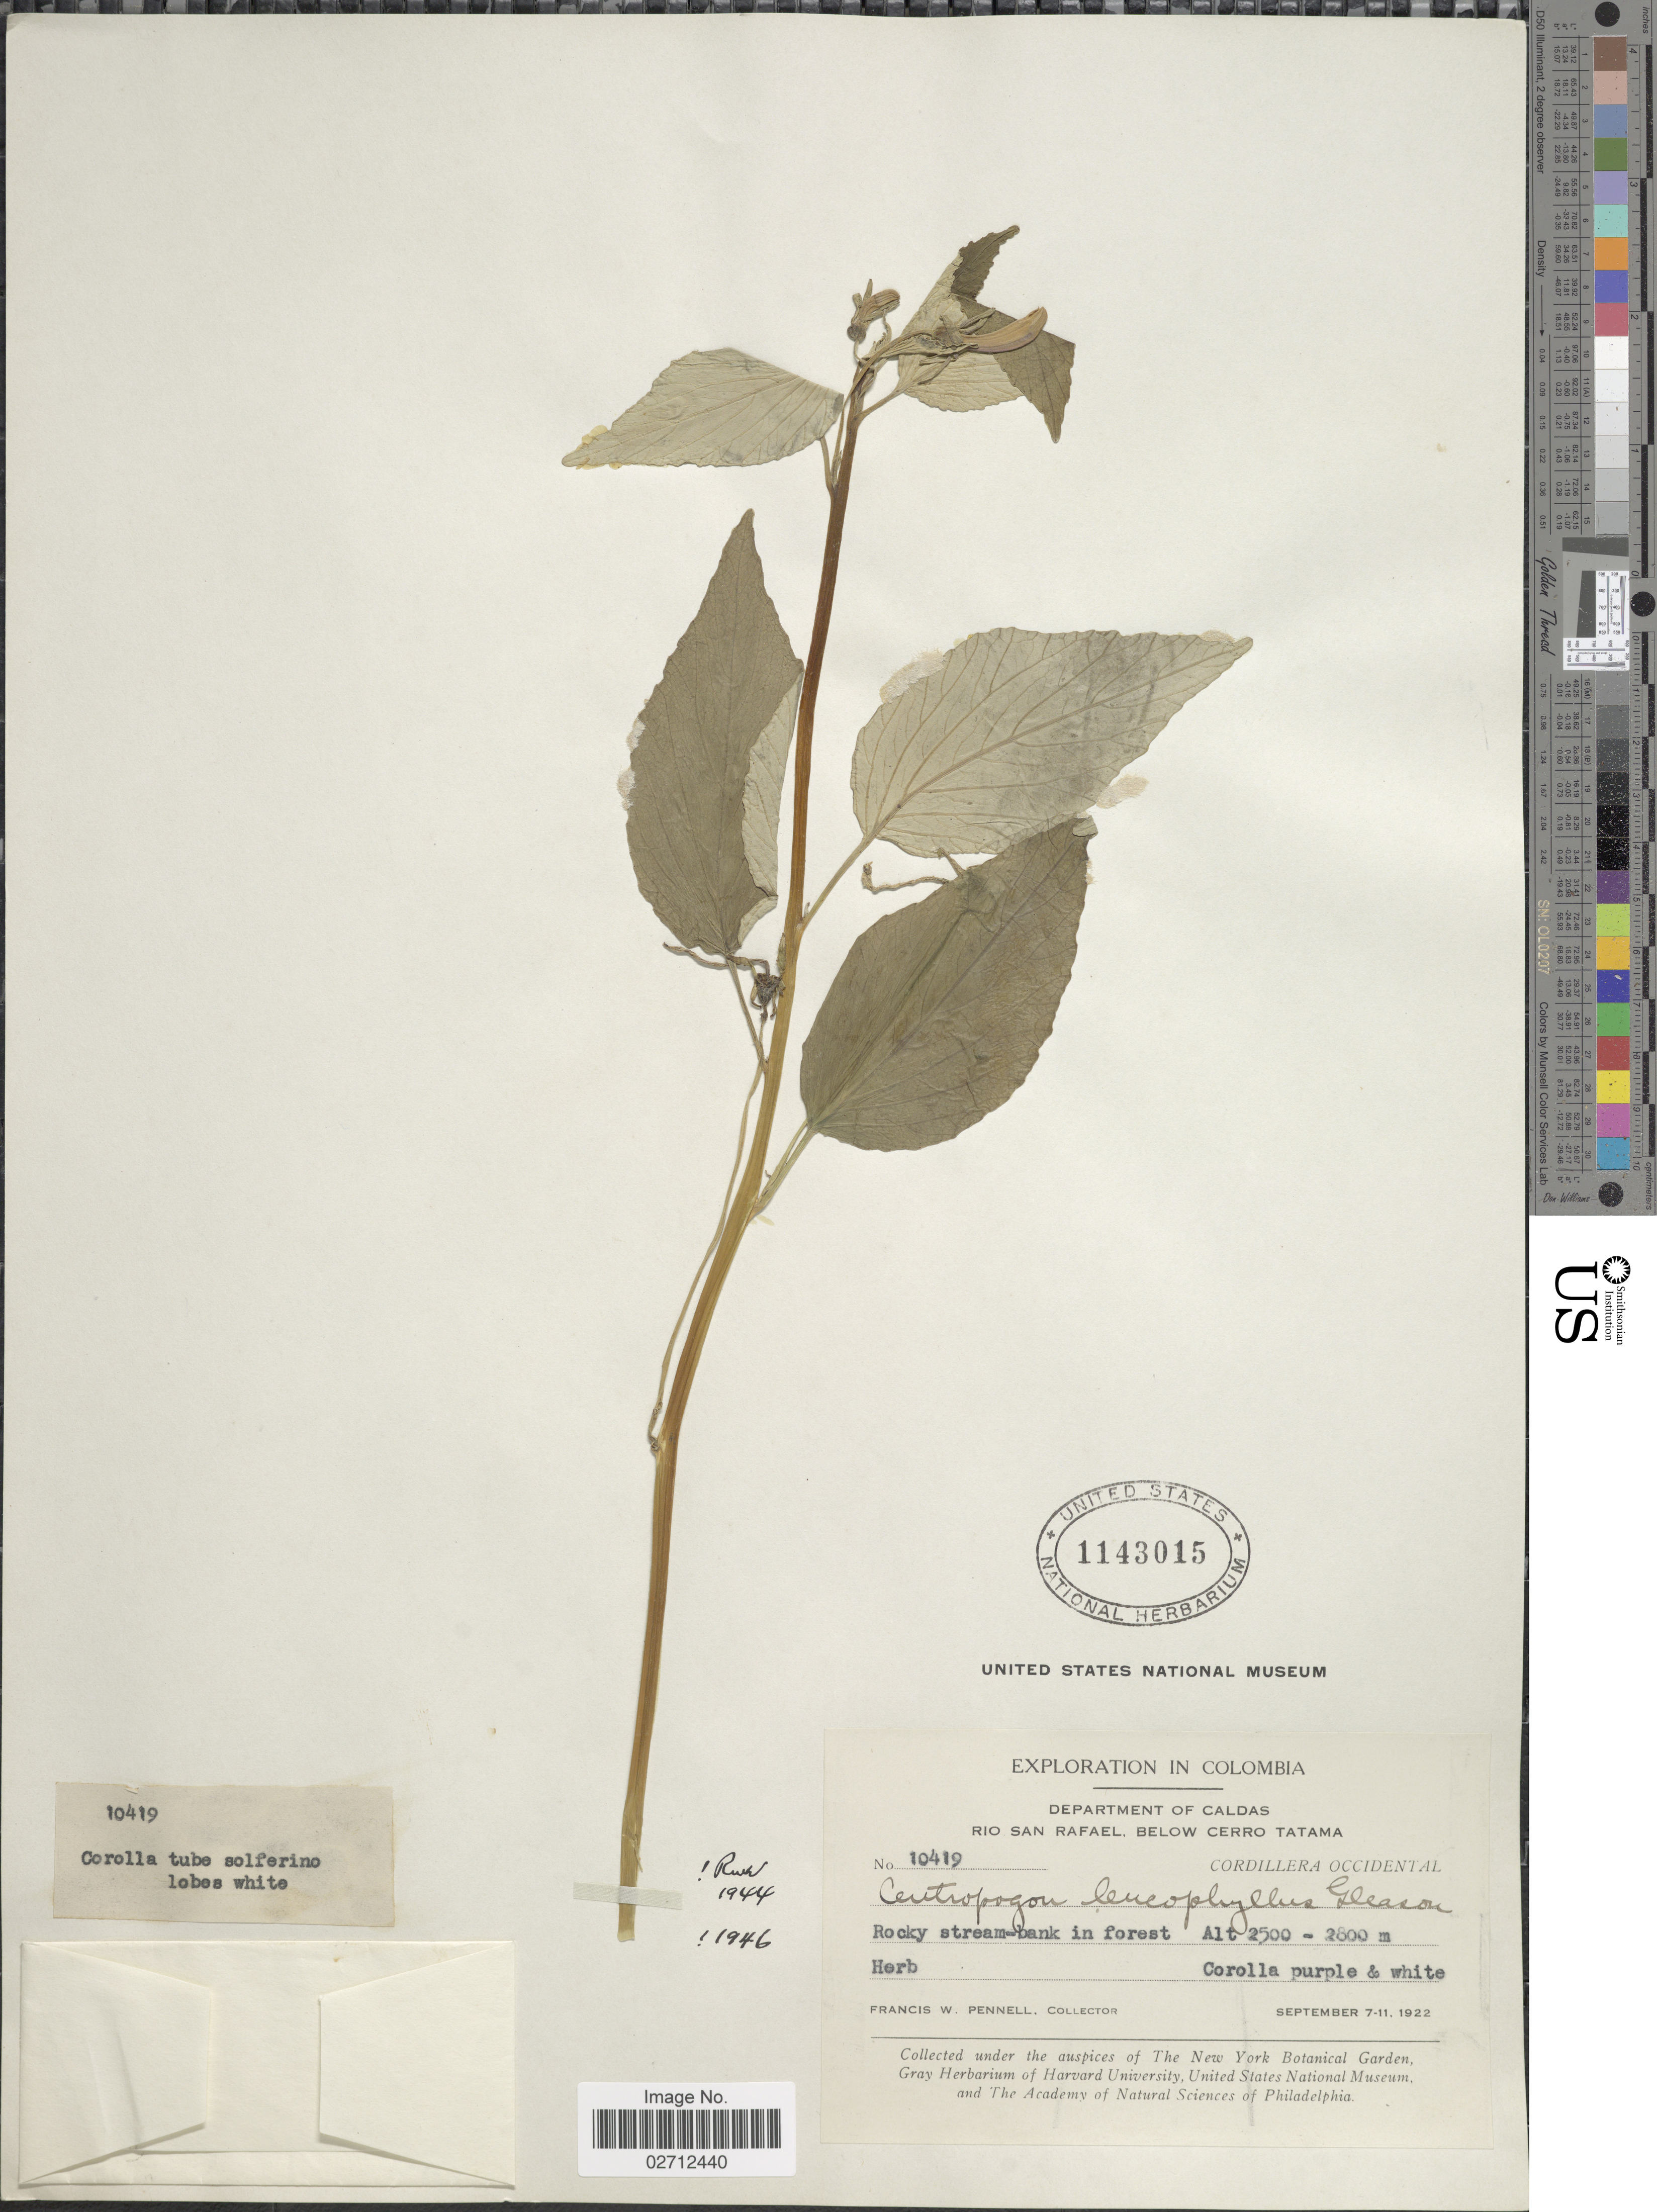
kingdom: Plantae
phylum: Tracheophyta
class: Magnoliopsida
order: Asterales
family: Campanulaceae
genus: Centropogon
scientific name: Centropogon leucophyllus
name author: Gleason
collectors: F. W. Pennell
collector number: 10419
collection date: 1922-09-07/1922-09-11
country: Colombia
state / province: Caldas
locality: Department of Caldas, Rio San Rafael, below Cerro Tatama, Cordillera Occidental, Rocky stream-bank in forest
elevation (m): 2500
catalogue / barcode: US 1143015